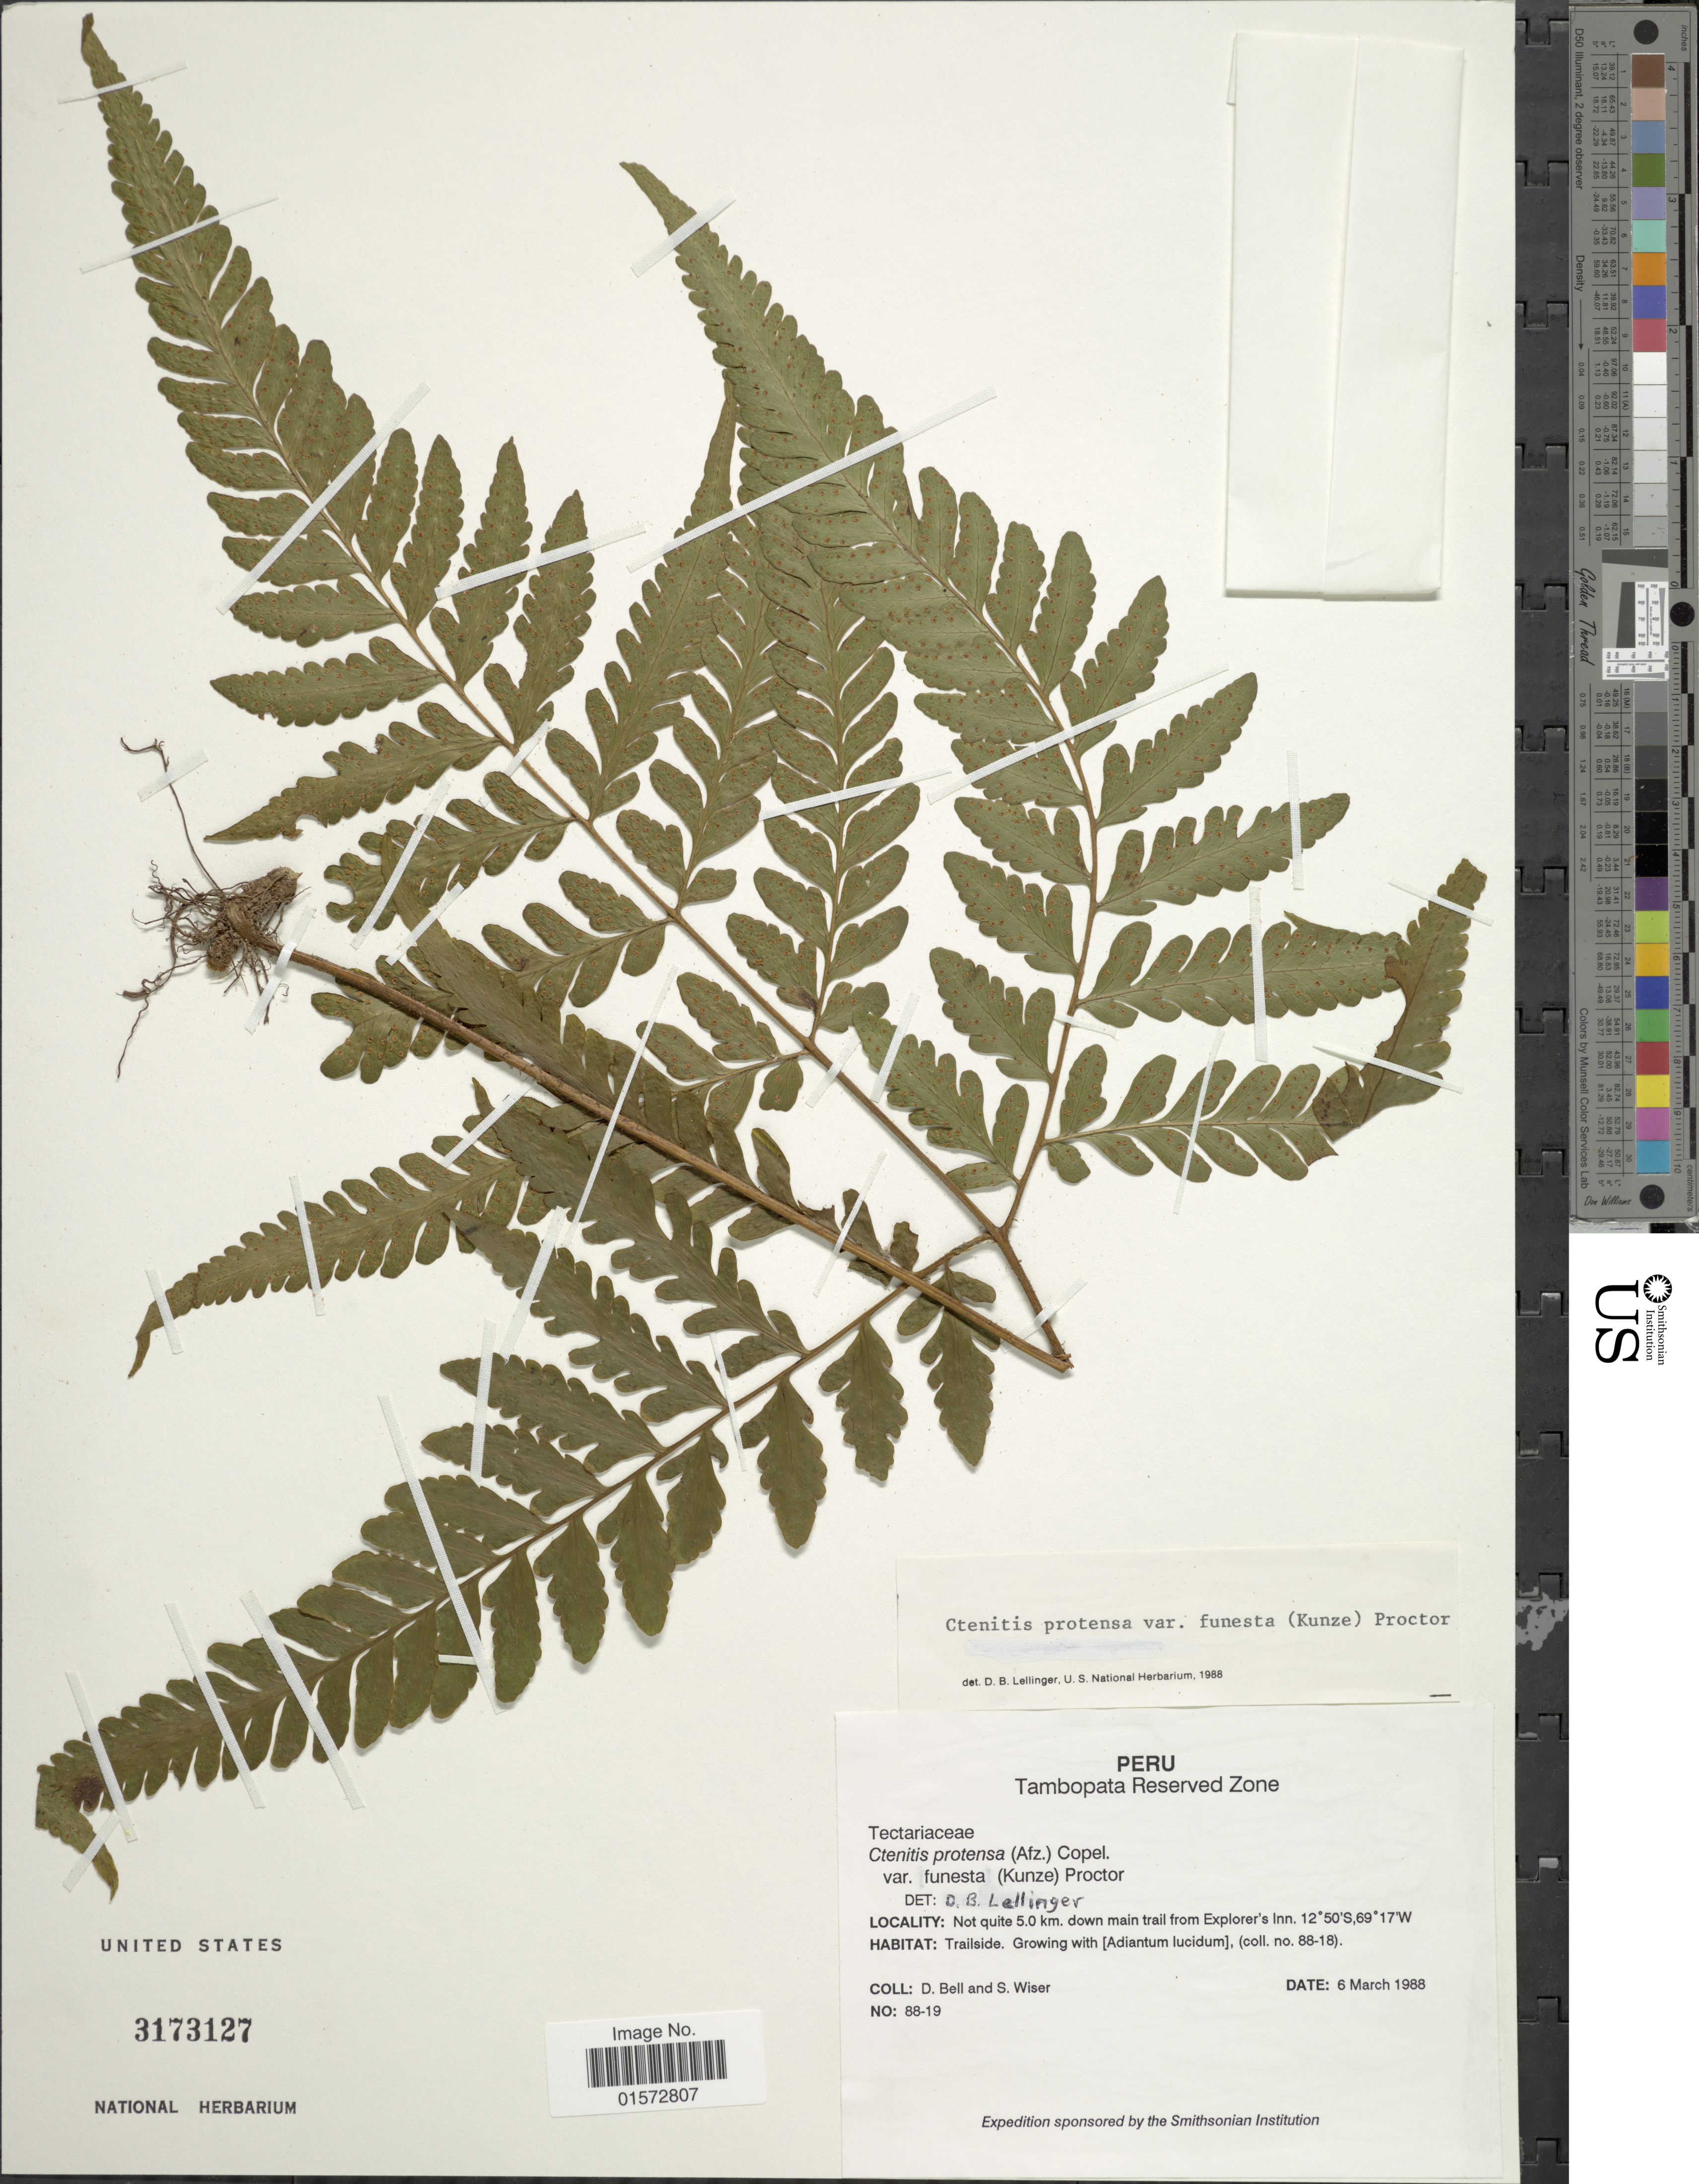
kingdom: Plantae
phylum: Tracheophyta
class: Polypodiopsida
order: Polypodiales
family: Tectariaceae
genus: Triplophyllum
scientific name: Triplophyllum funestum var. funestum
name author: (Kunze) Holttum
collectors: D. A. Bell & S. Wiser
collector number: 88-19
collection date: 1988-03-06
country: Peru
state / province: Madre de Dios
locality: Tambopata Reserved Zone, Not quite 5.0 km. down main trail from Explorer's Inn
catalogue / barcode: US 3173127